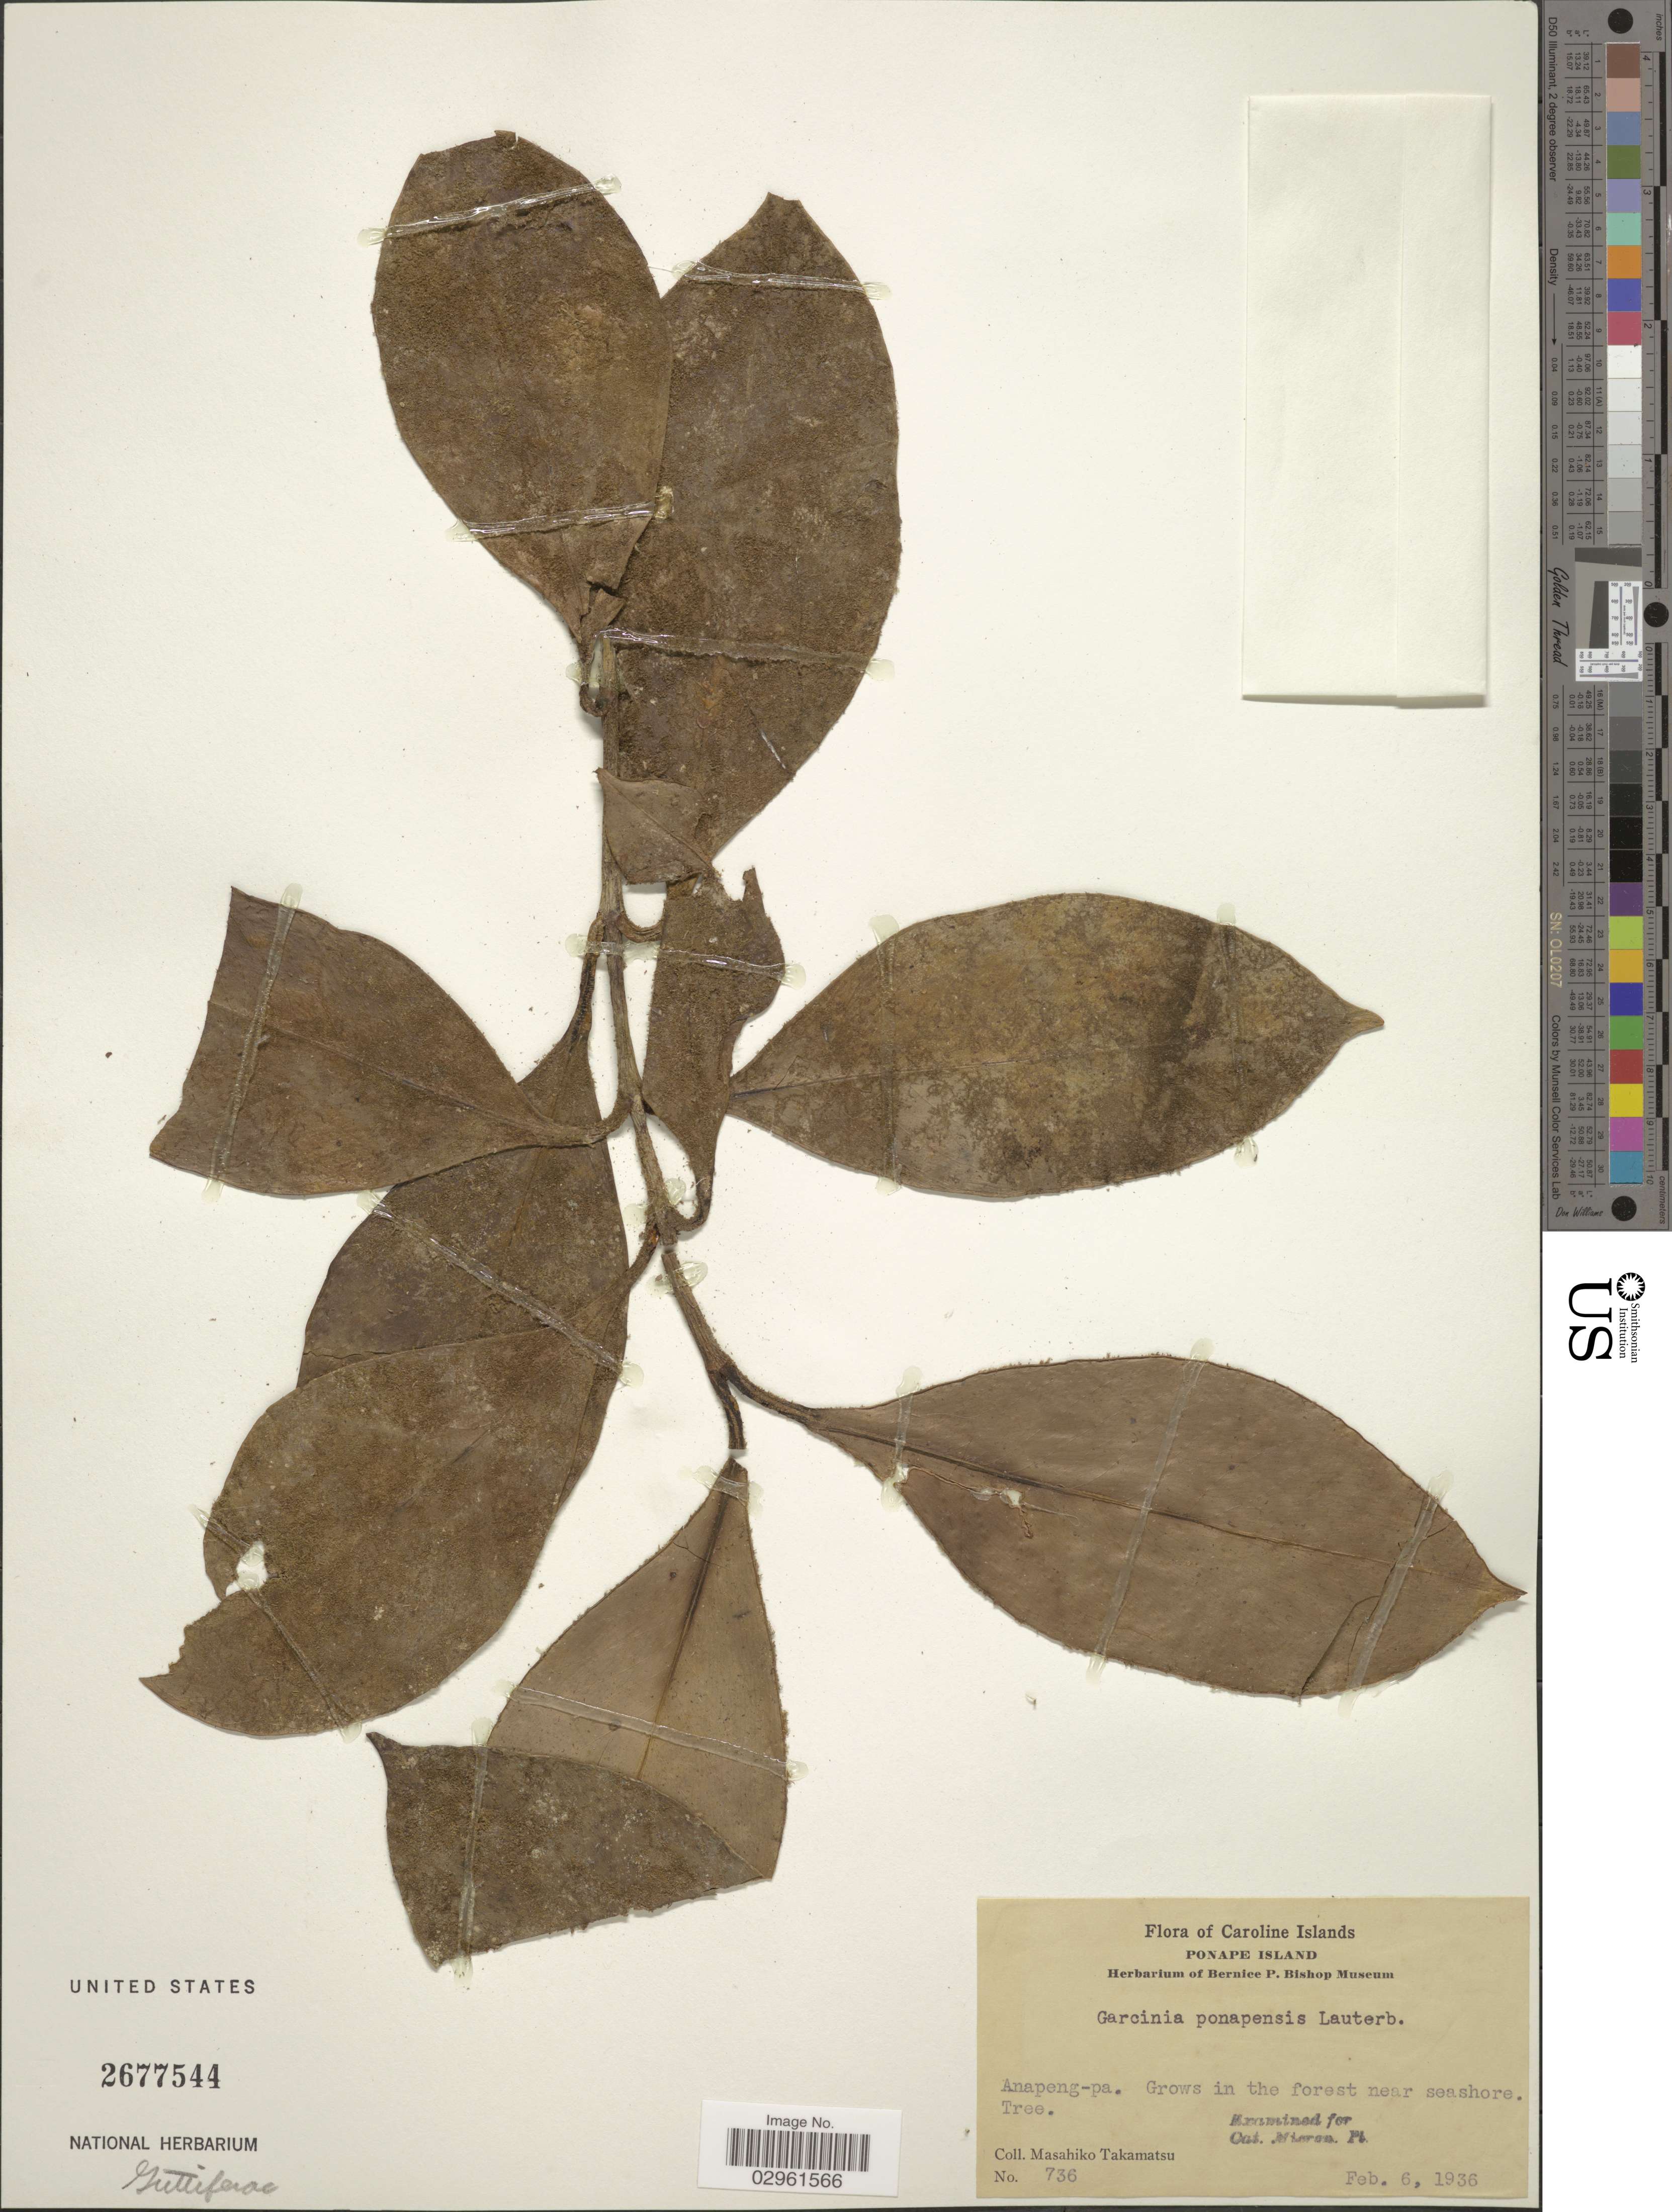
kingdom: Plantae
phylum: Tracheophyta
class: Magnoliopsida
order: Malpighiales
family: Clusiaceae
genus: Garcinia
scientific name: Garcinia ponapensis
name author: Lauterb.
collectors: M. Takamatsu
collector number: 736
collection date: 1936-02-06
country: Micronesia, Federated States of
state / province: Pohnpei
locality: Caroline Islands, Ponape Island, Anapeng-pa, forest near seashore.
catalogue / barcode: US 2677544